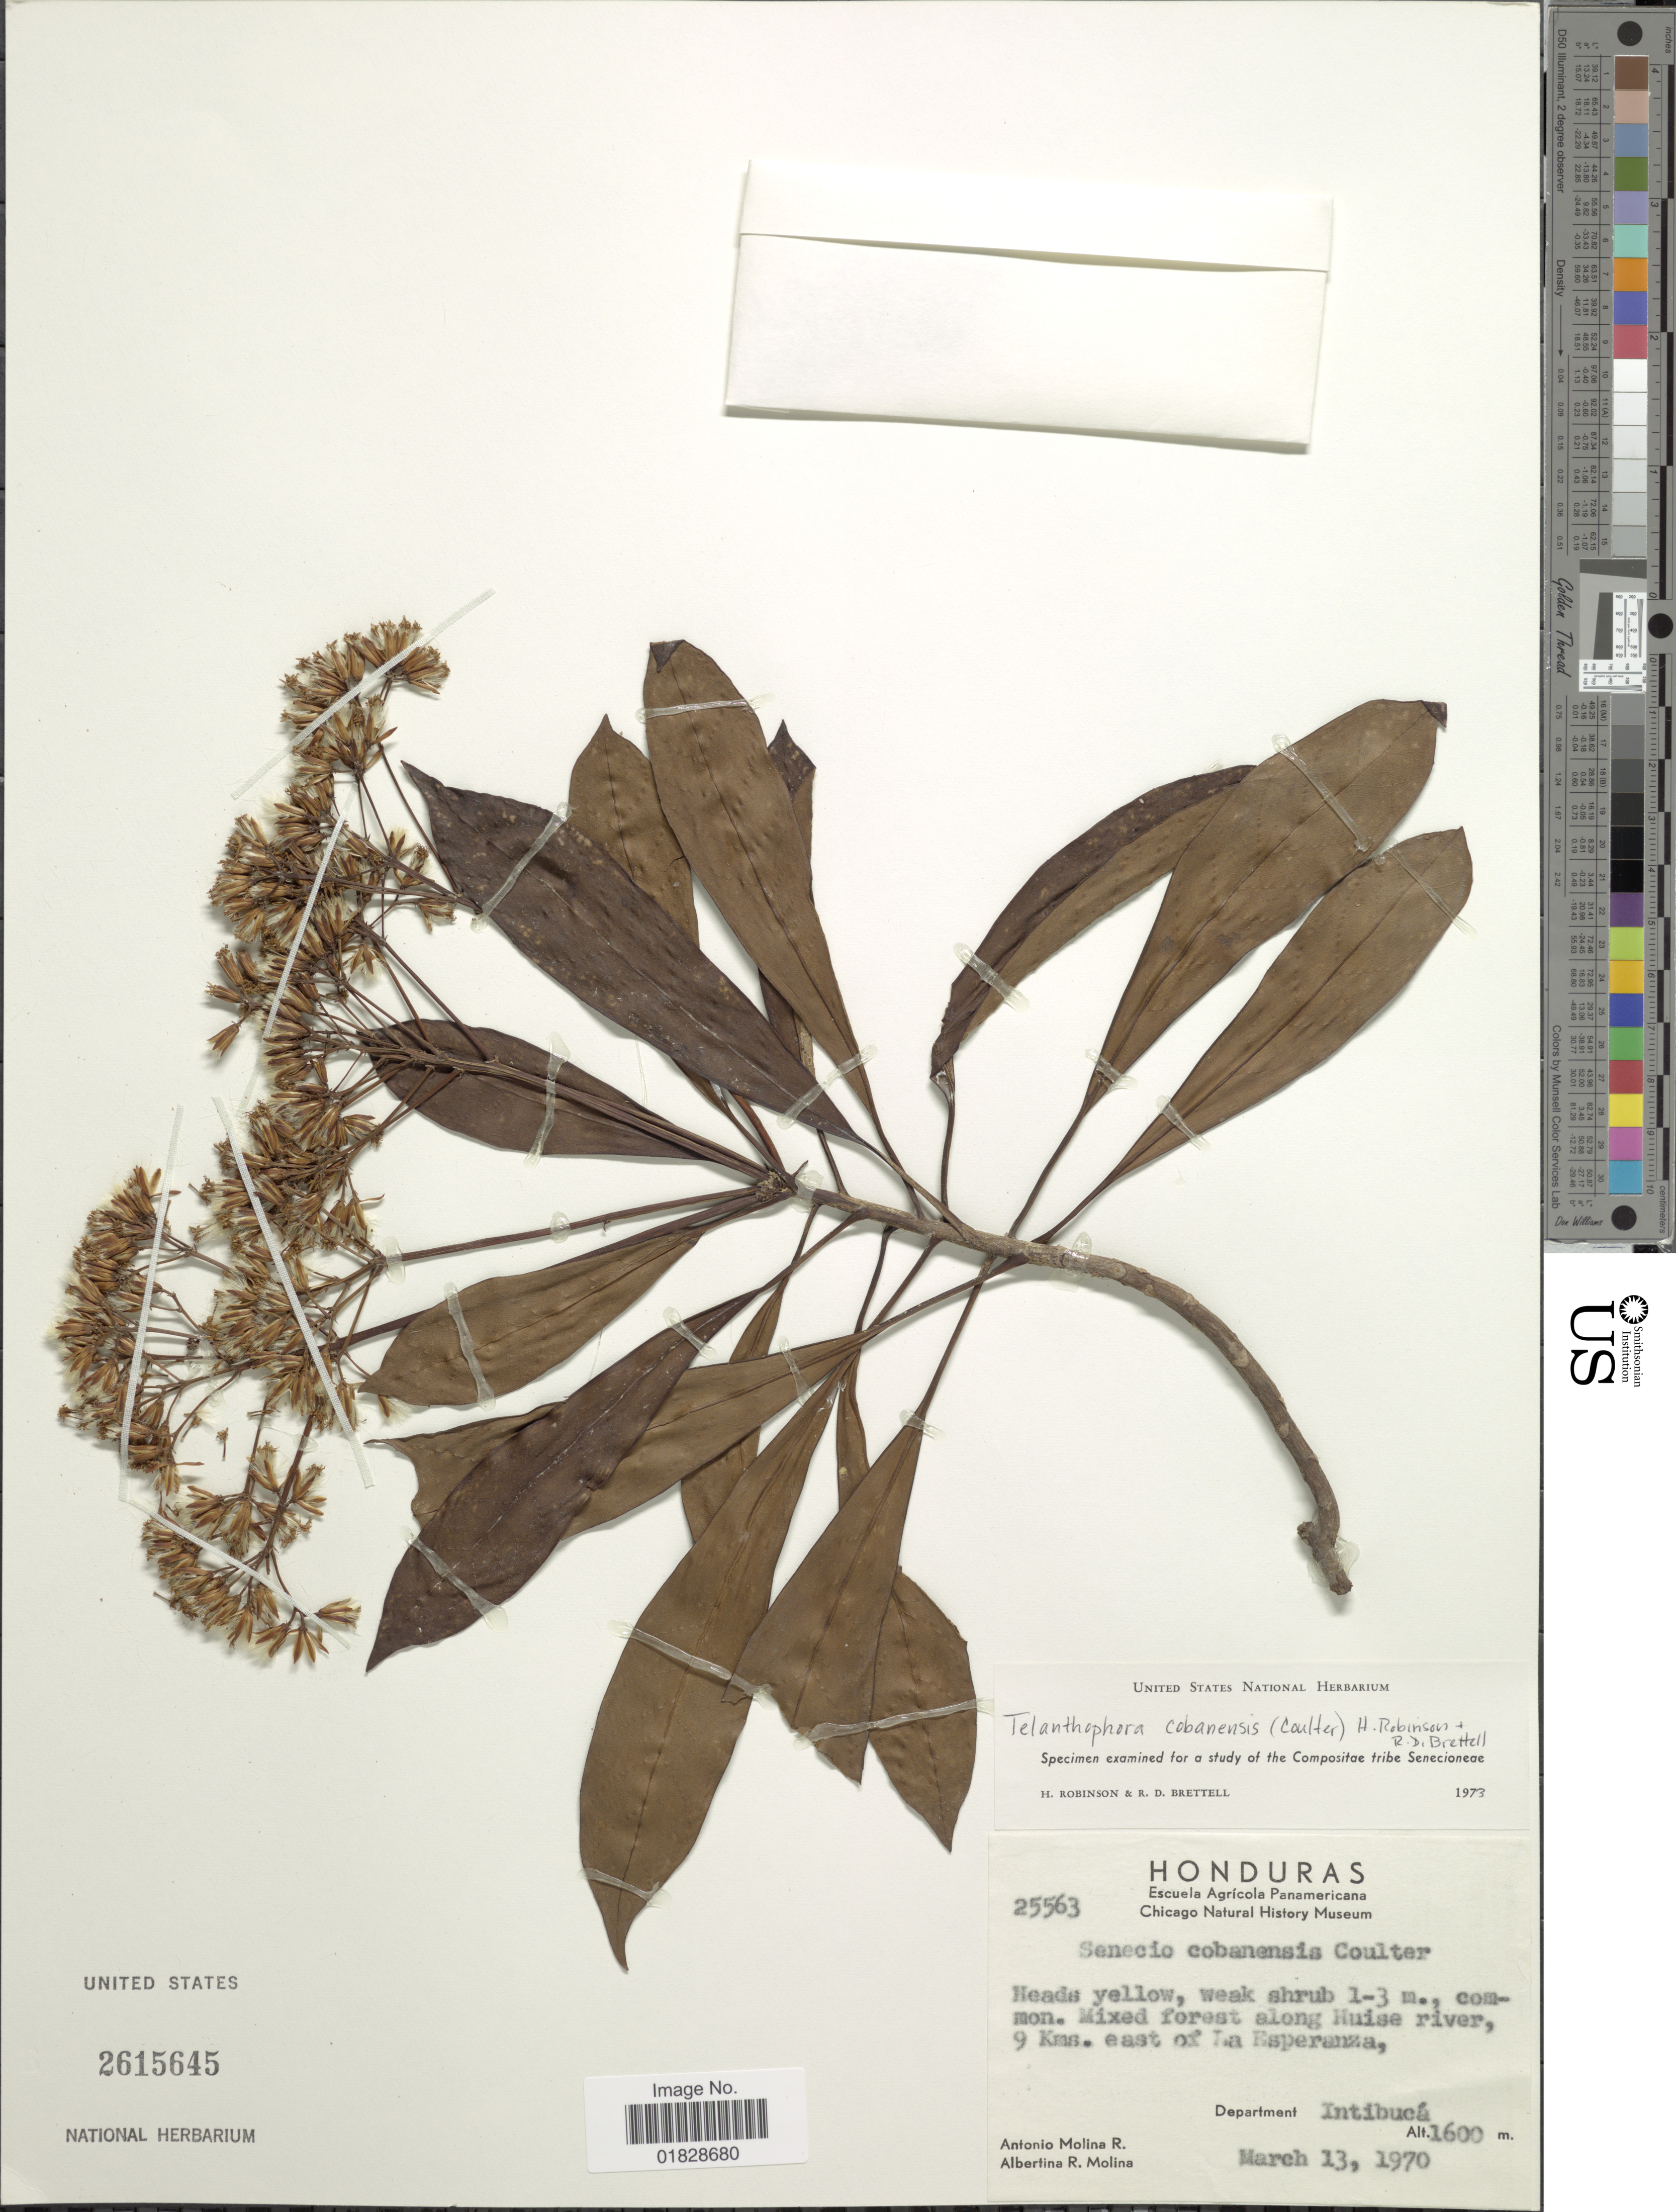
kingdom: Plantae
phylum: Tracheophyta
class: Magnoliopsida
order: Asterales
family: Asteraceae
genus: Telanthophora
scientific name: Telanthophora cobanensis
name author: (J.M. Coult.) H. Rob. & Brettell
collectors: A. Molina R. & A. R. Molina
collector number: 25563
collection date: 1970-03-13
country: Honduras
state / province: Intibuca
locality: Mixed forest along Huise river, 9 Kms. east of La Esperanza, Department Intibucá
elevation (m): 1600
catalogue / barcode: US 2615645